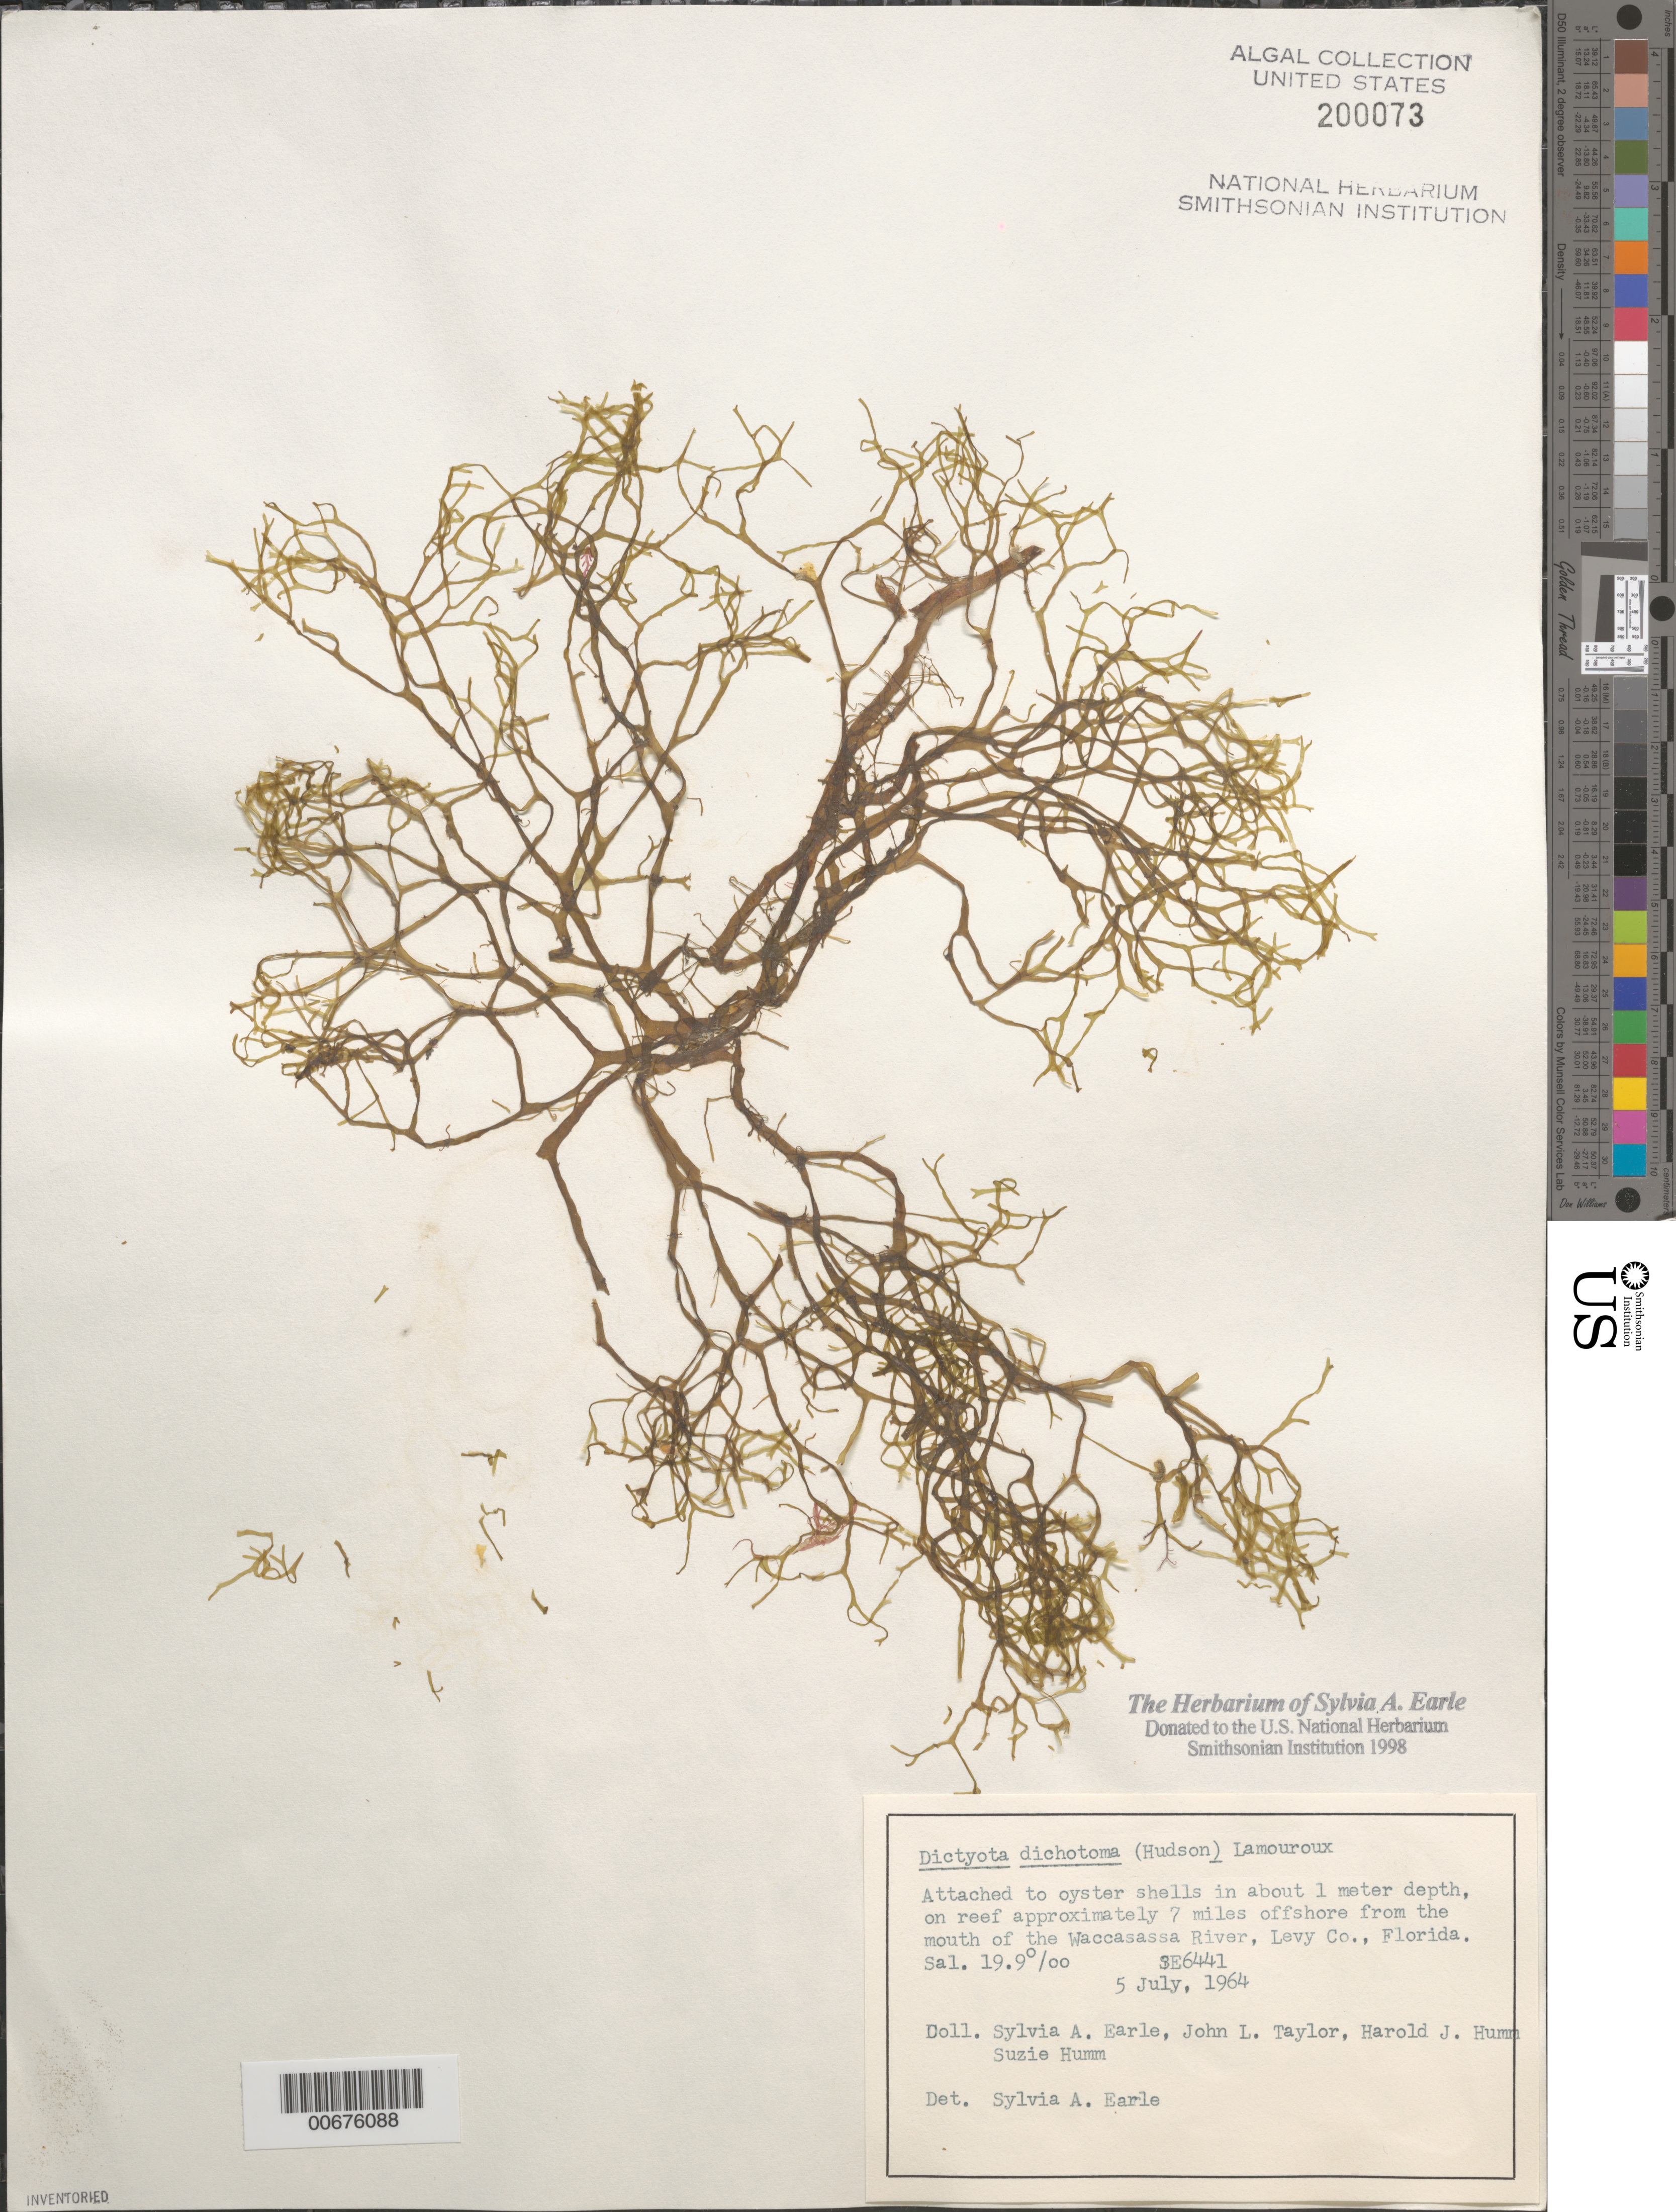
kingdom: Chromista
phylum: Ochrophyta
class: Phaeophyceae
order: Dictyotales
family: Dictyotaceae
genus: Dictyota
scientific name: Dictyota dichotoma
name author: (Huds.) J.V.Lamouroux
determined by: Earle, S. A.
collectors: S. A. Earle, J. L. Taylor, H. J. Humm & S. Humm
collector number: SE 6441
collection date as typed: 05 Jul 1964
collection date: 1964-07-05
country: United States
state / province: Florida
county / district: Levy County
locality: Reef ca. 7 miles off Waccasassa River mouth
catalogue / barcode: US 200073